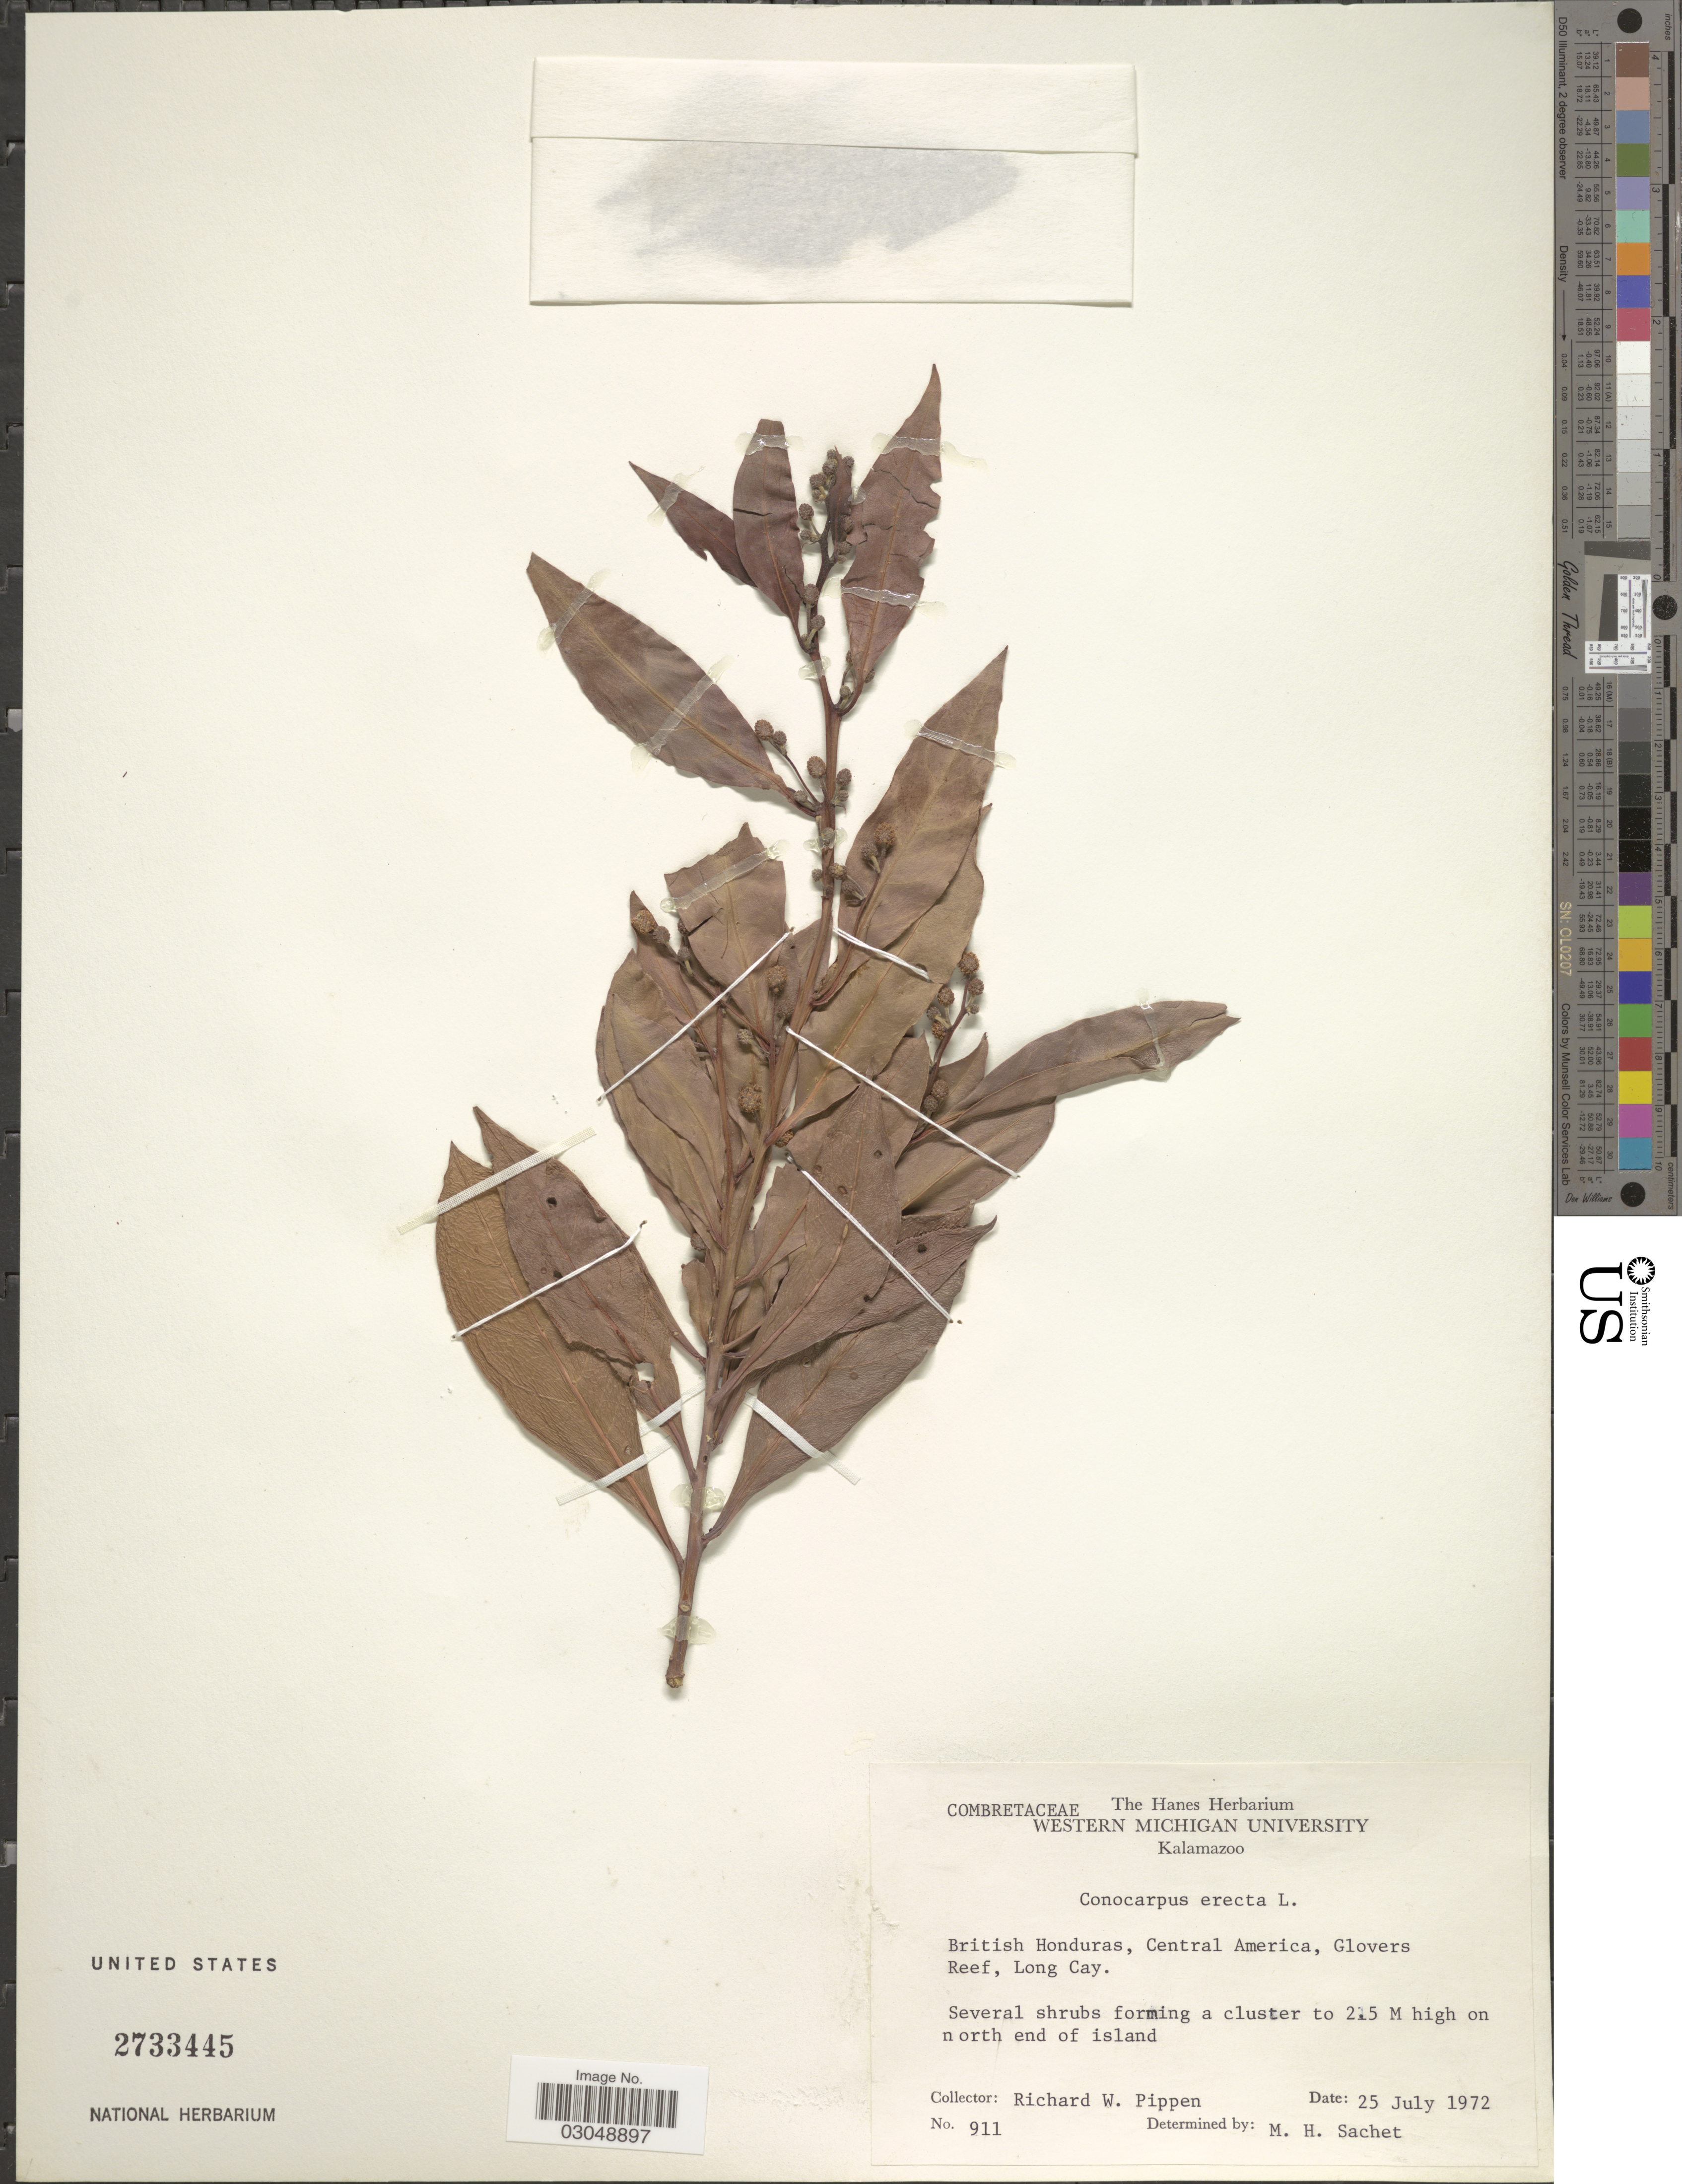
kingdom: Plantae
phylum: Tracheophyta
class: Magnoliopsida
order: Myrtales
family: Combretaceae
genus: Conocarpus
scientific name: Conocarpus erectus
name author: L.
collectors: R. W. Pippen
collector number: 911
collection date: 1972-07-25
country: Belize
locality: British Honduras, Central America, Glovers Reef, Long Cay.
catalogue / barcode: US 2733445